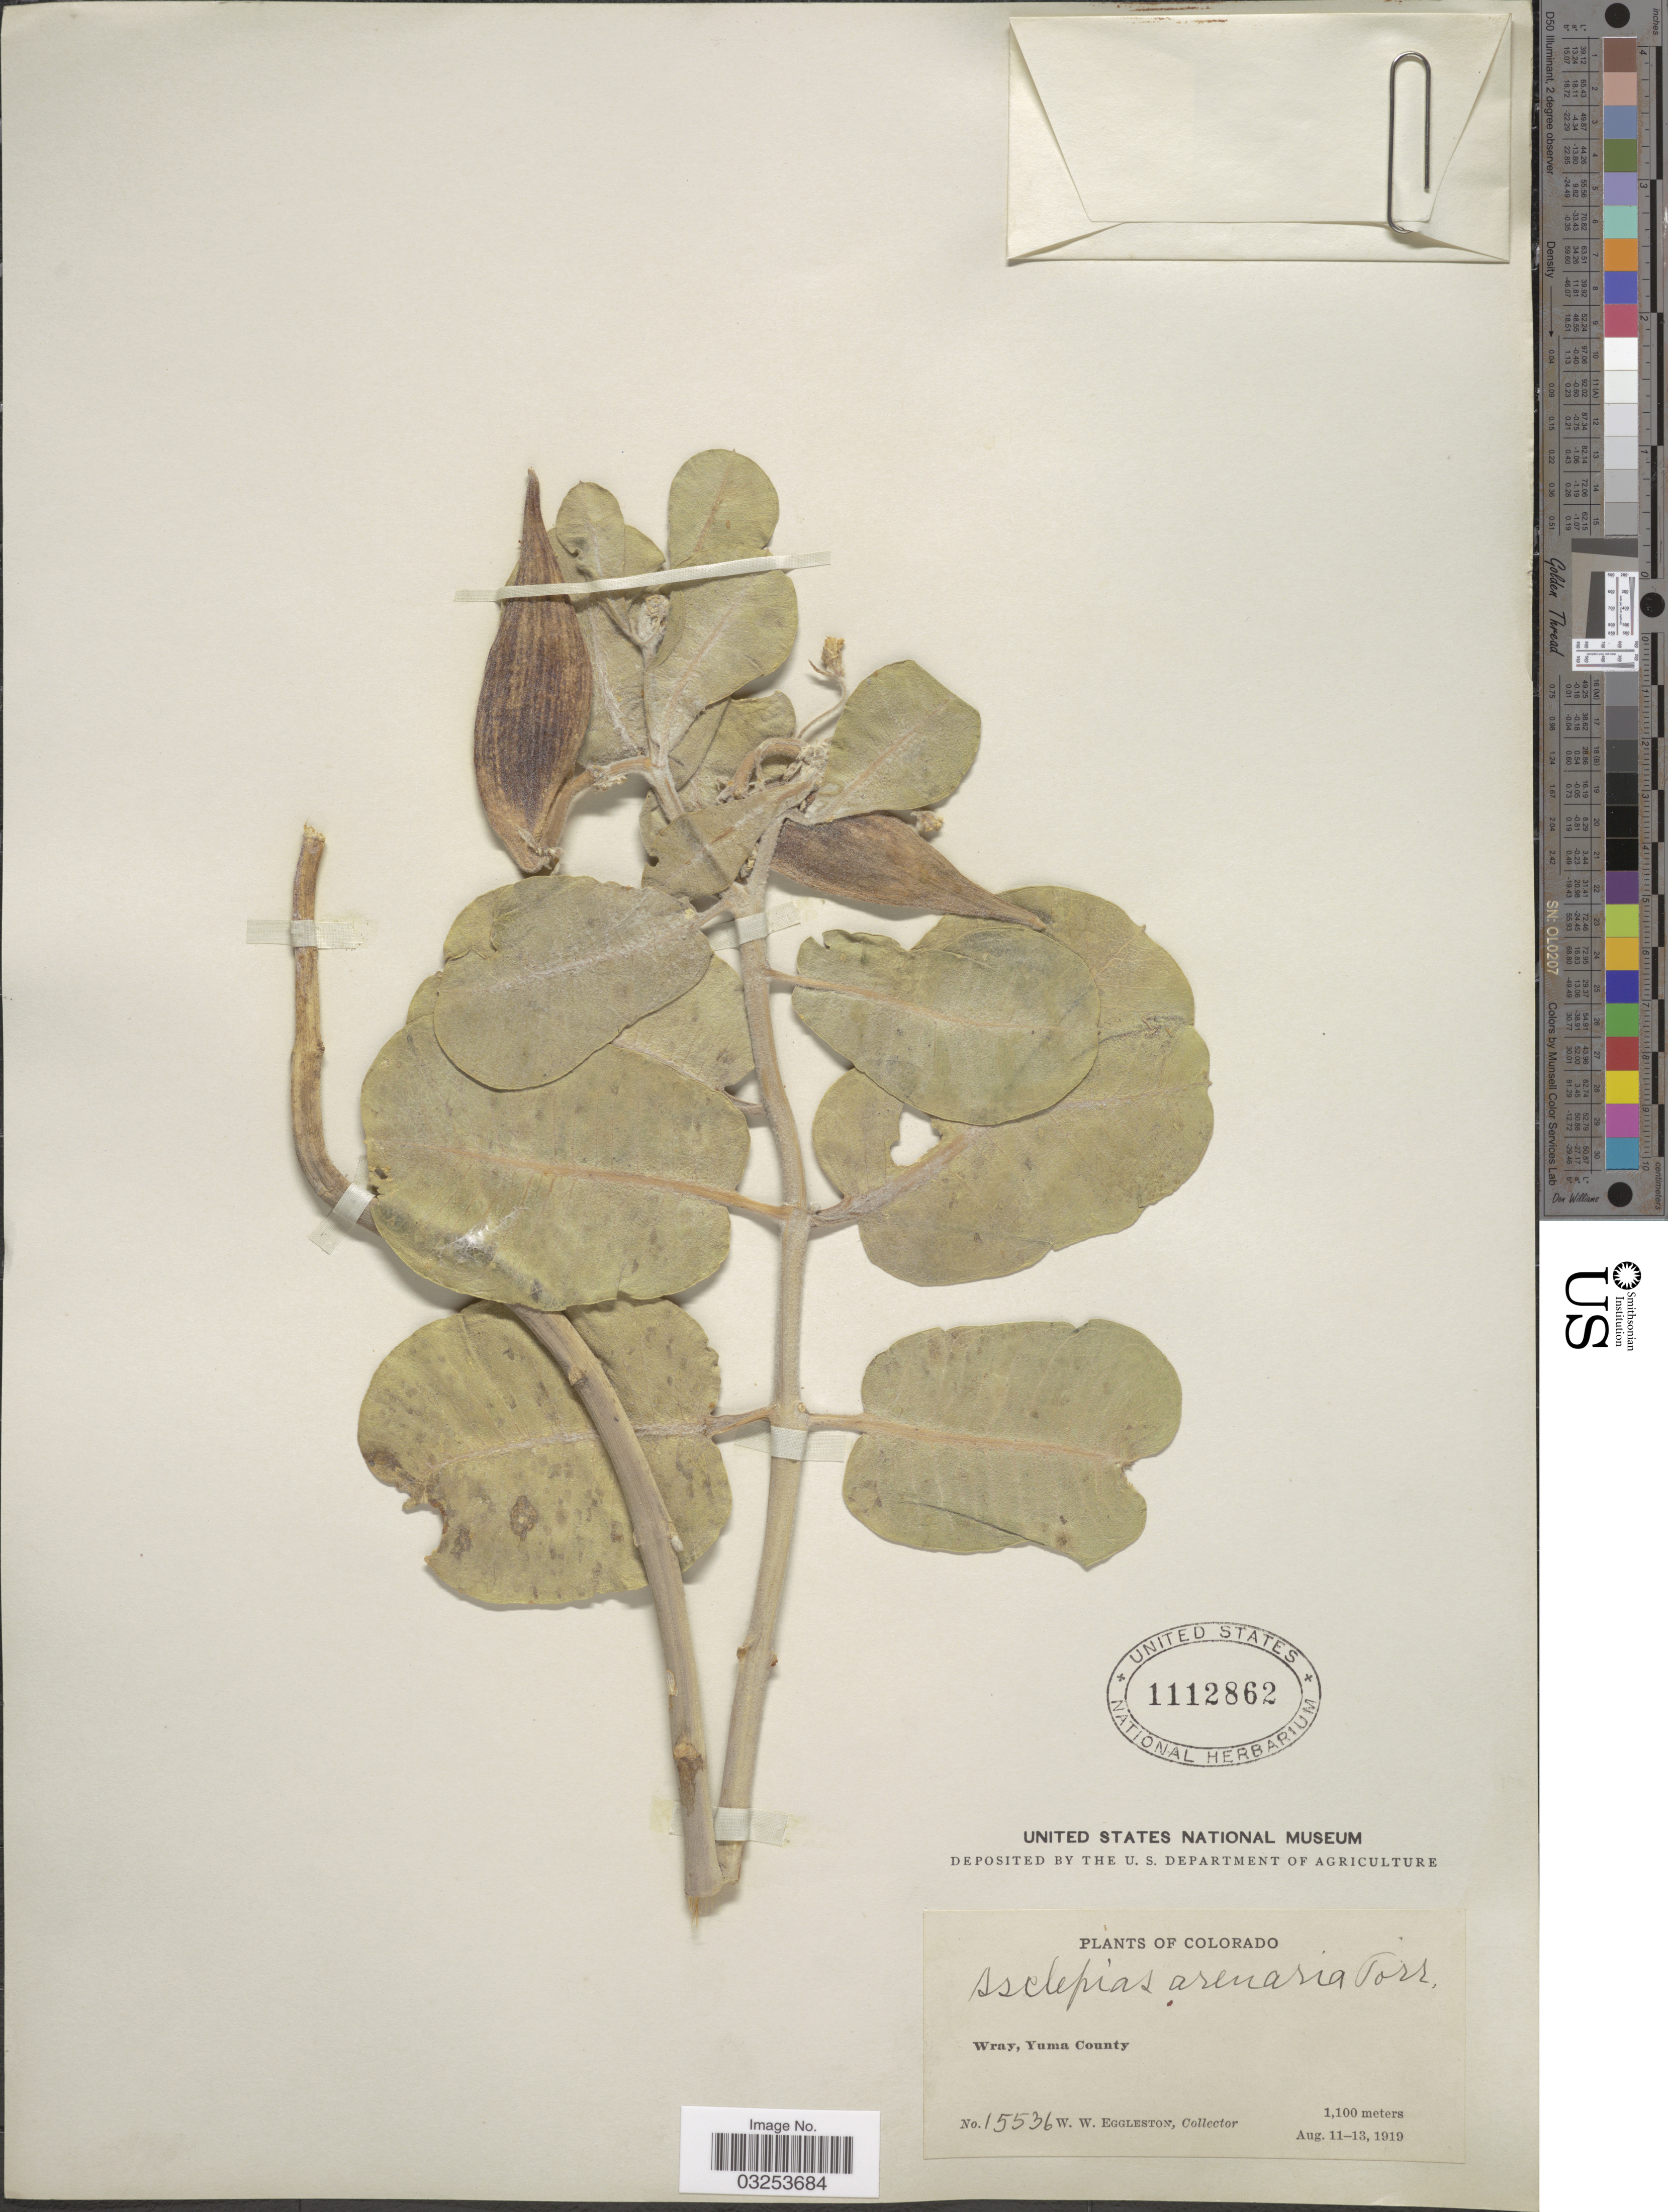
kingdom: Plantae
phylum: Tracheophyta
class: Magnoliopsida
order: Gentianales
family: Apocynaceae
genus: Asclepias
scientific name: Asclepias arenaria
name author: Torr.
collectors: W. W. Eggleston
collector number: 15536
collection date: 1919-08-11/1919-08-13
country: United States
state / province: Colorado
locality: Wray, Yuma County.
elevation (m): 1100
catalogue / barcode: US 1112862